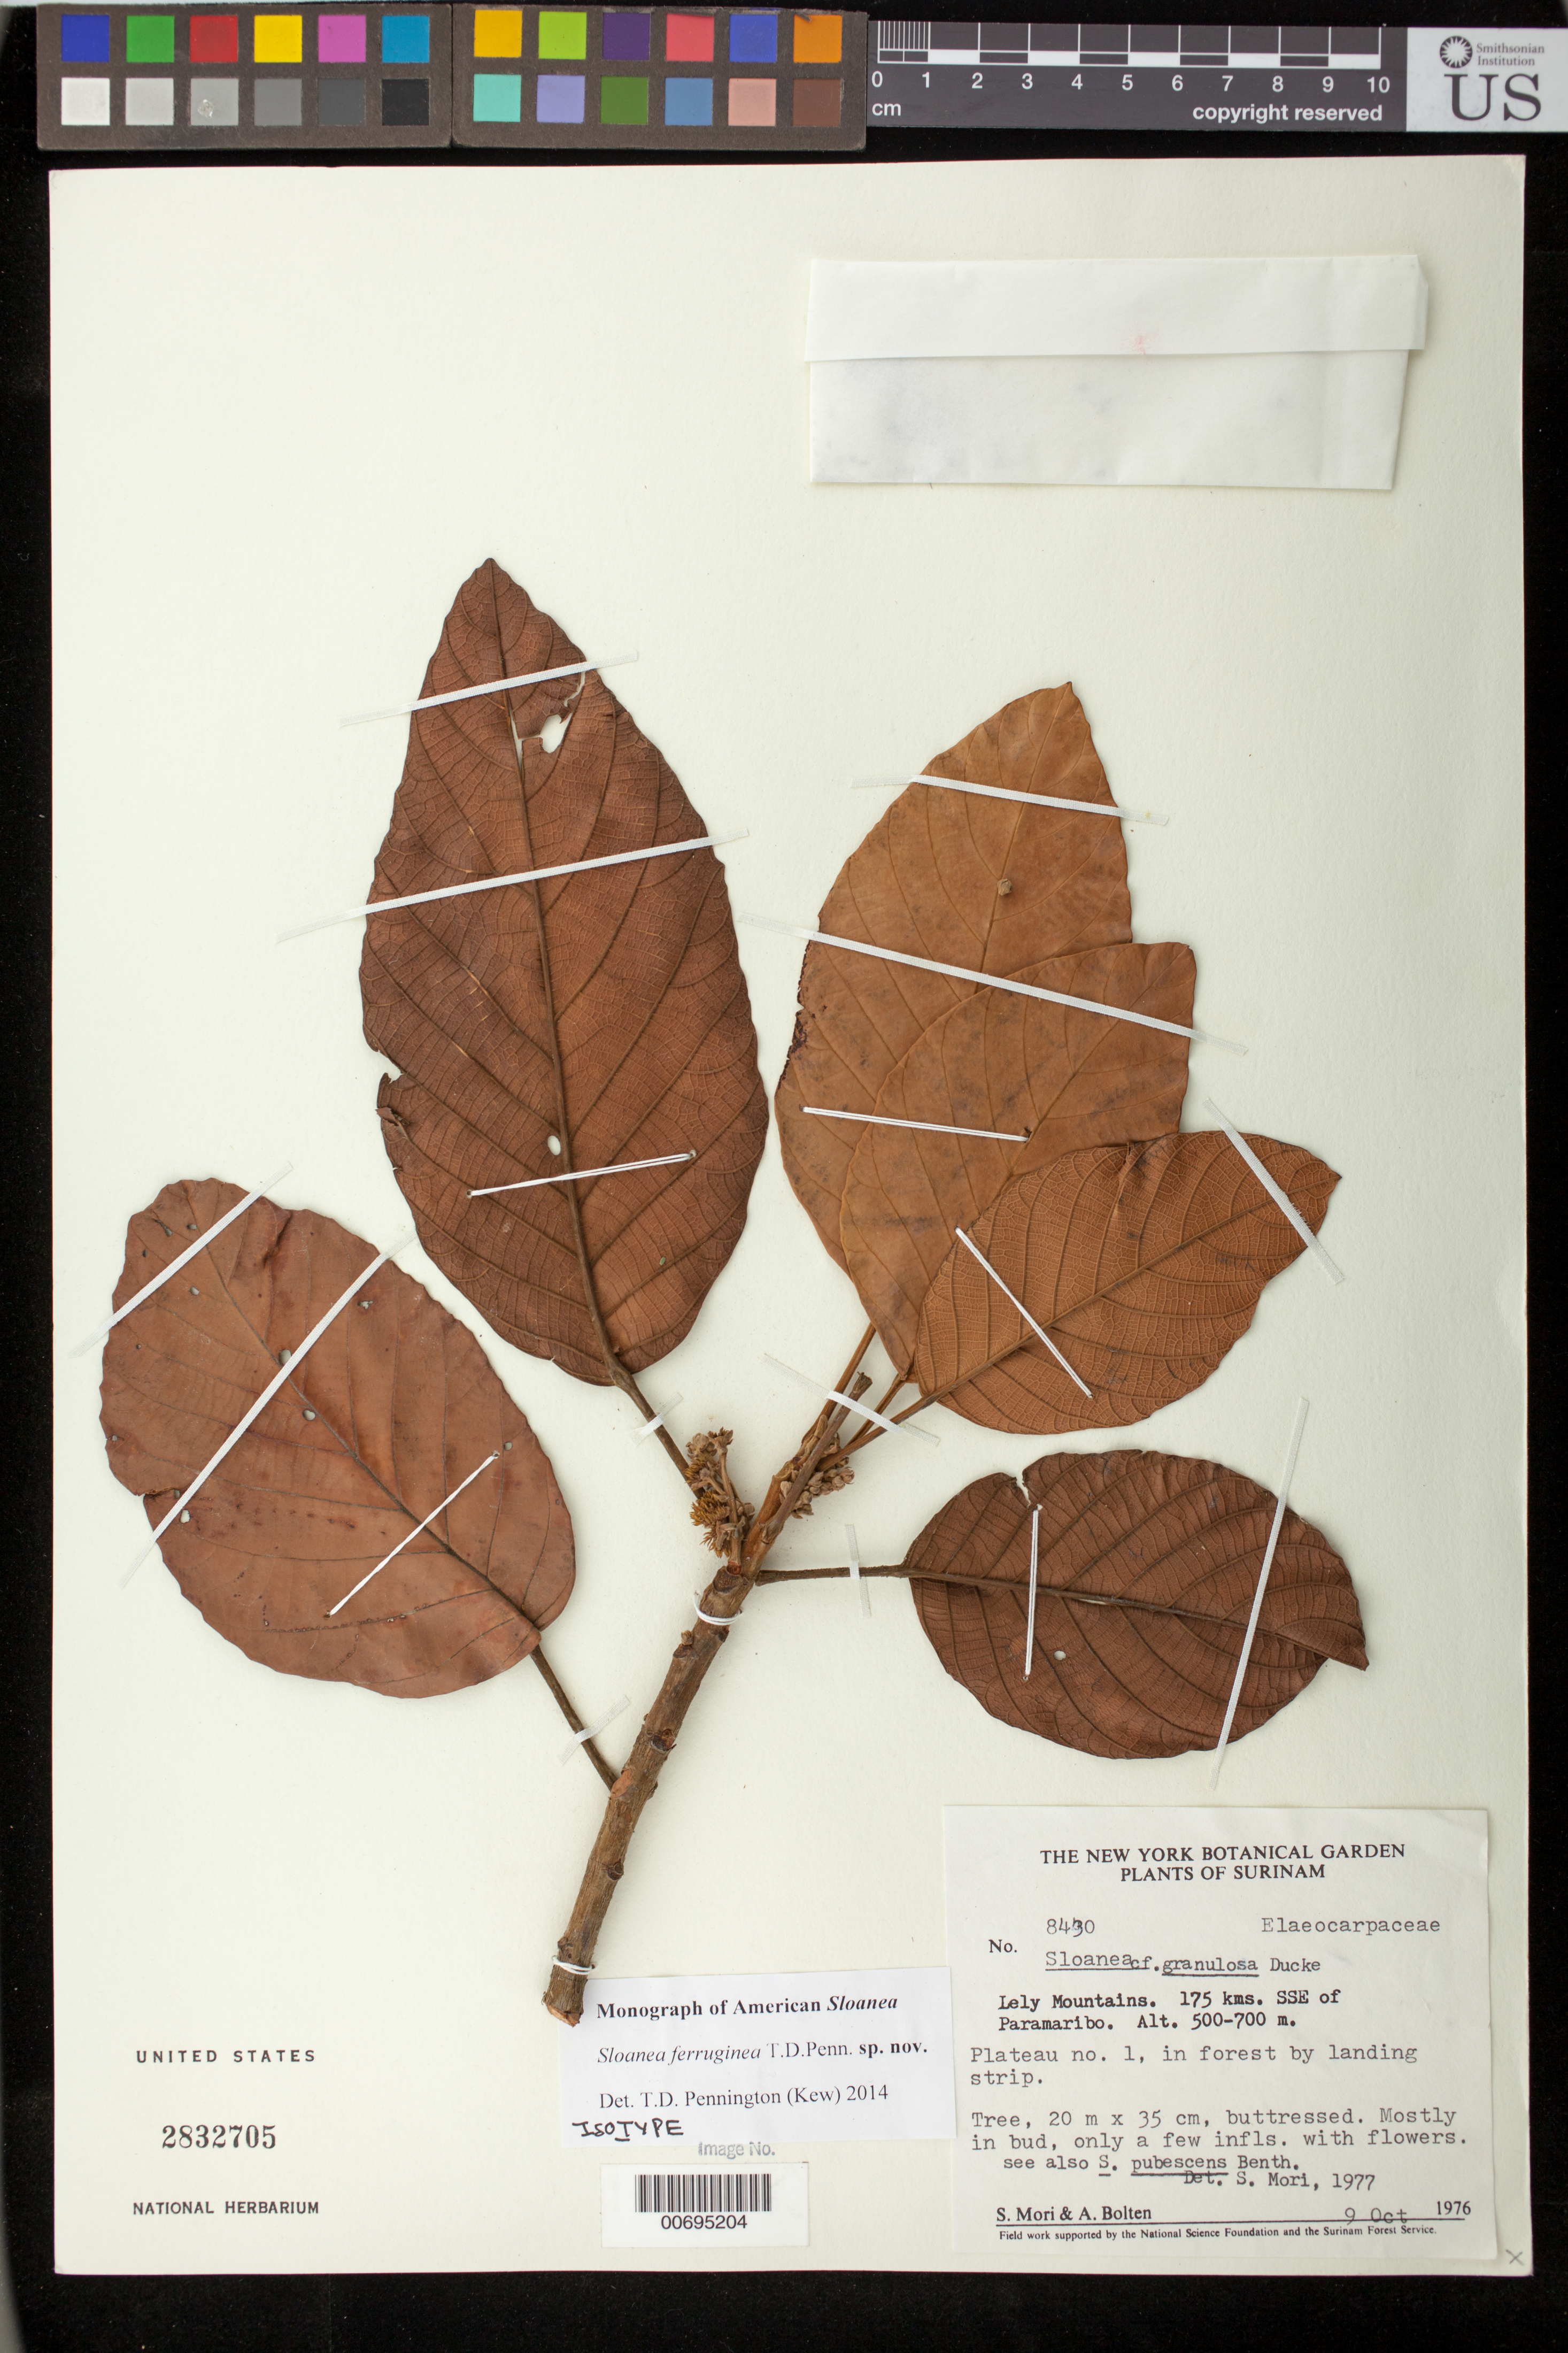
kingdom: Plantae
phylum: Tracheophyta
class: Magnoliopsida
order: Oxalidales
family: Elaeocarpaceae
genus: Sloanea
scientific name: Sloanea ferruginea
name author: T.D. Penn.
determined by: Pennington, T. D., (K)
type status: Isotype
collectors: S. Mori & A. Bolten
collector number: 8430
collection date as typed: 9-Oct-76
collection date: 1976-10-09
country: Suriname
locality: Lely Mts., 175 km SSE of Paramaribo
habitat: Plateau in forest by landing strip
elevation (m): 500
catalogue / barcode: US 2832705